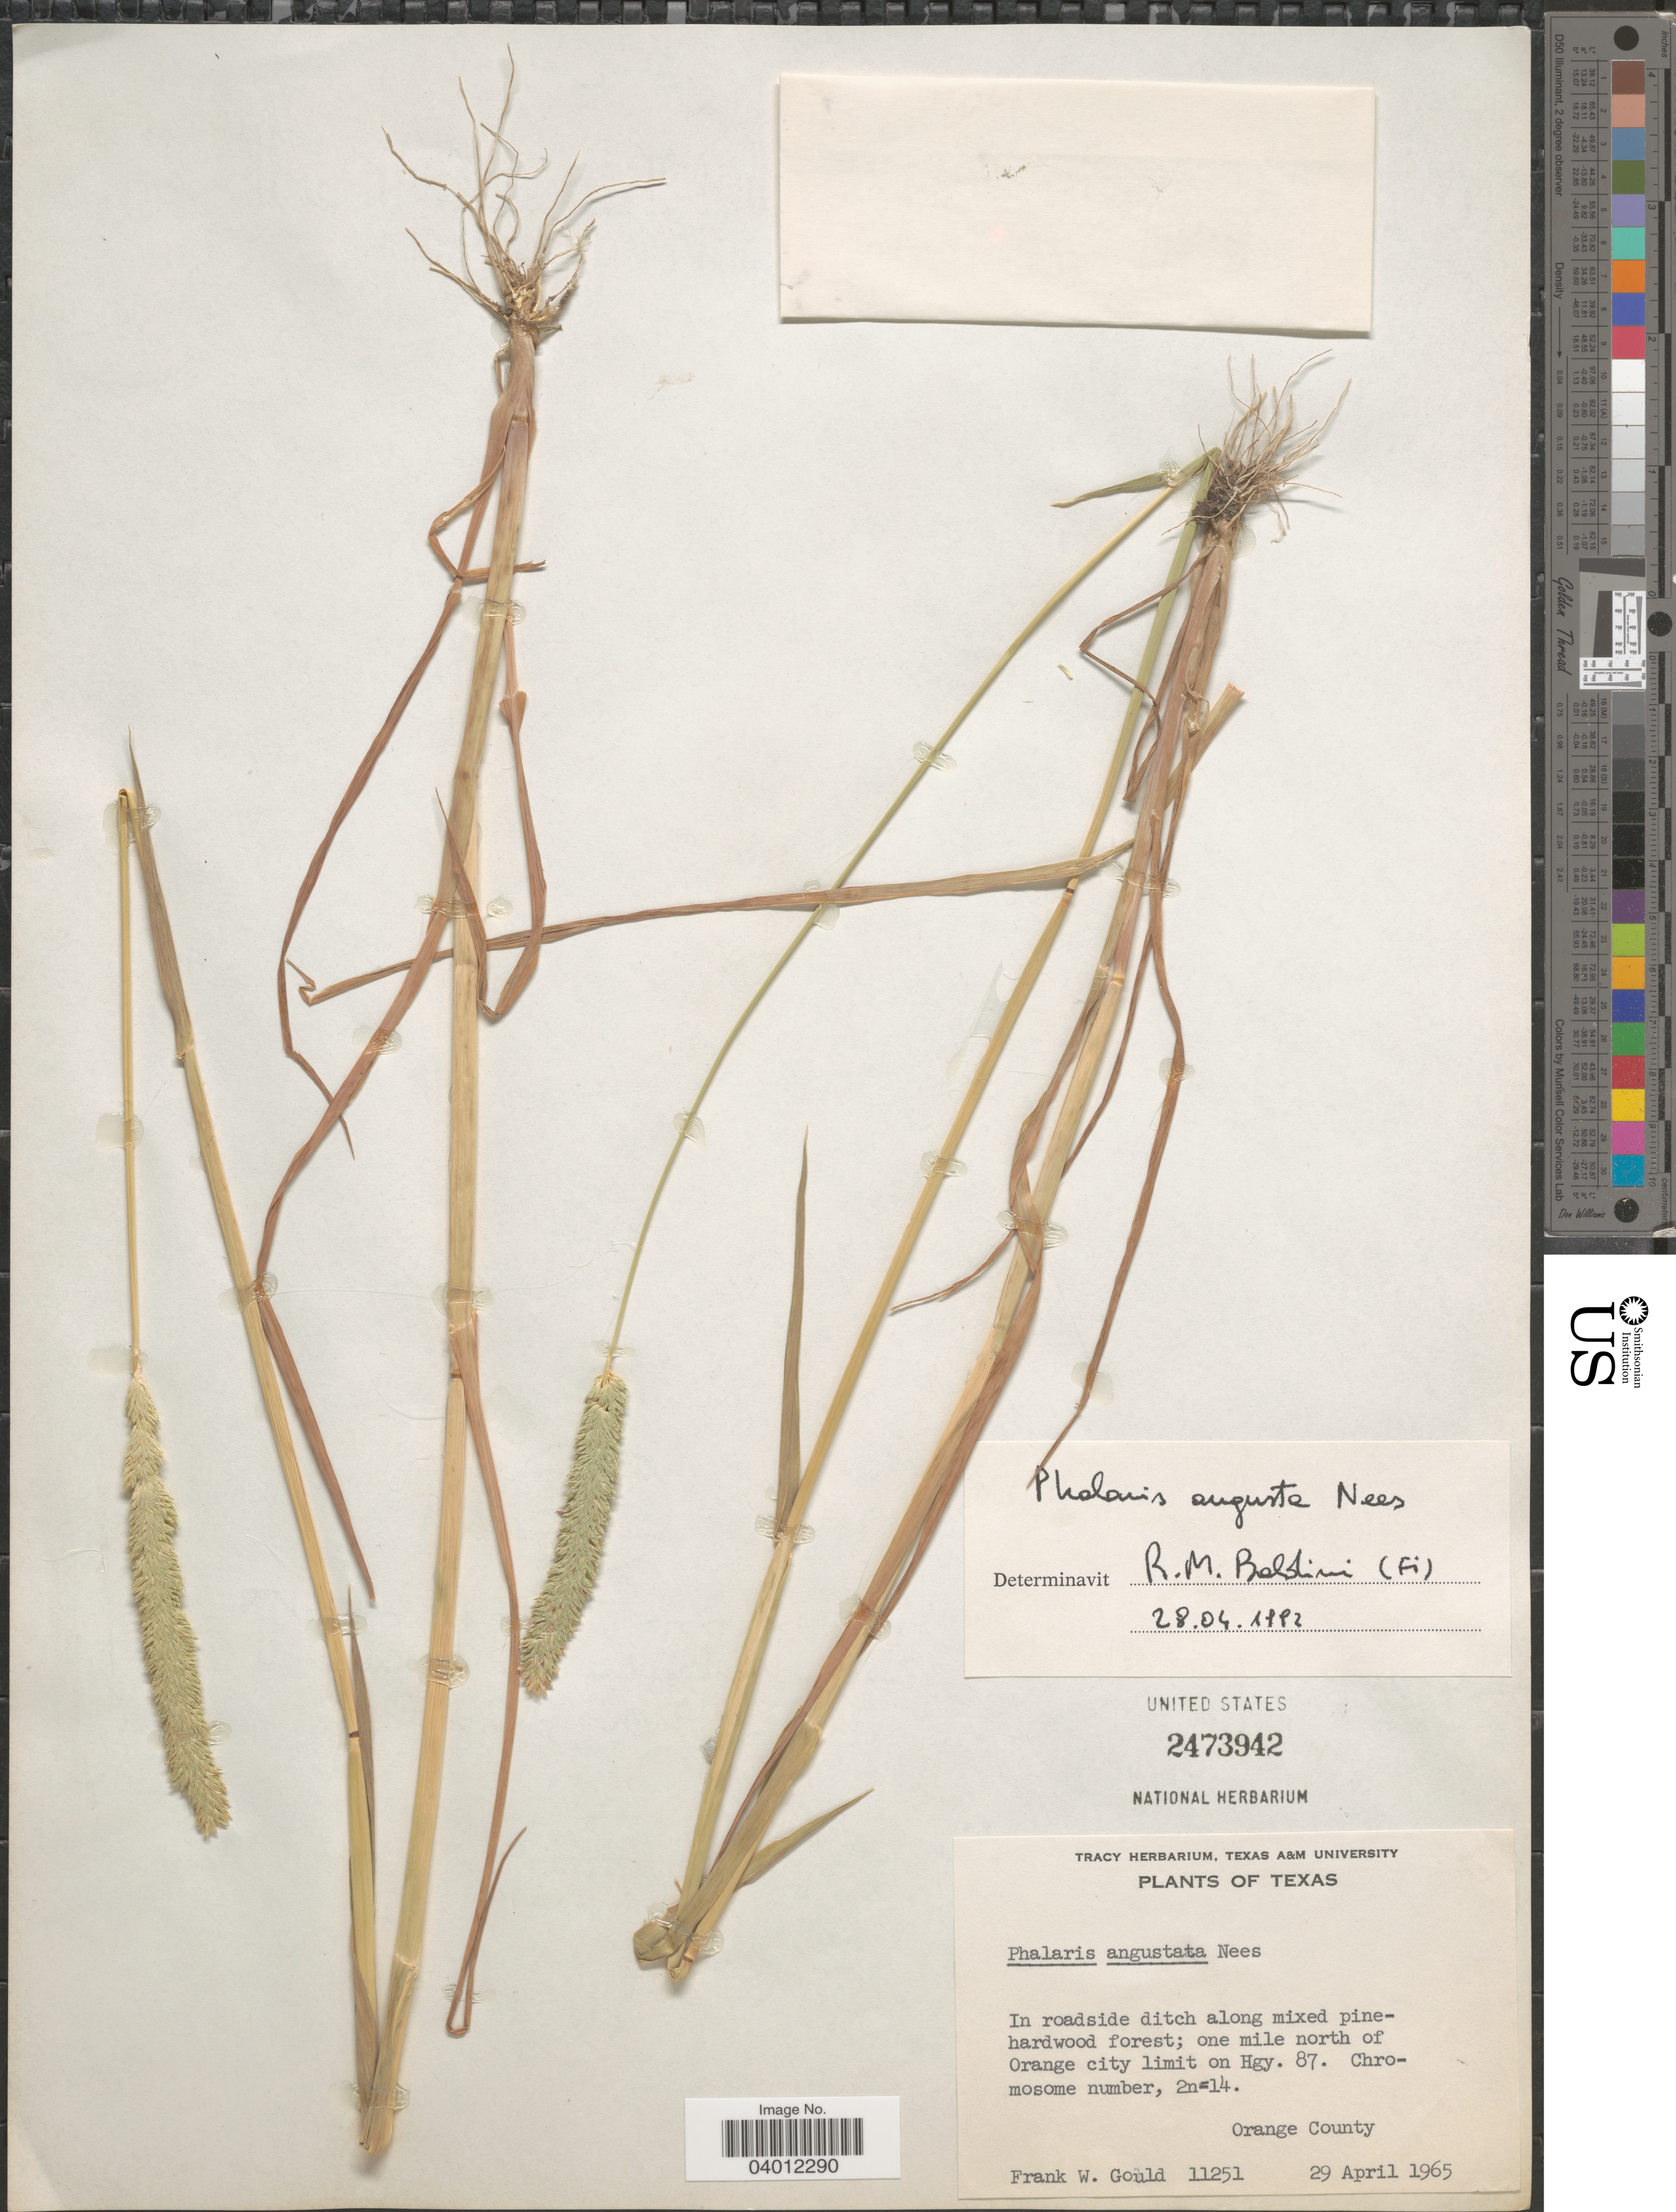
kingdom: Plantae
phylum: Tracheophyta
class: Liliopsida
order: Poales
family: Poaceae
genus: Phalaris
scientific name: Phalaris angusta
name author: Nees ex Trin.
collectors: F. W. Gould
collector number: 11251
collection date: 1965-04-29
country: United States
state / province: Texas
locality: One mile north of Orange city limit on Hgy. 87. Orange County.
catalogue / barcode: US 2473942